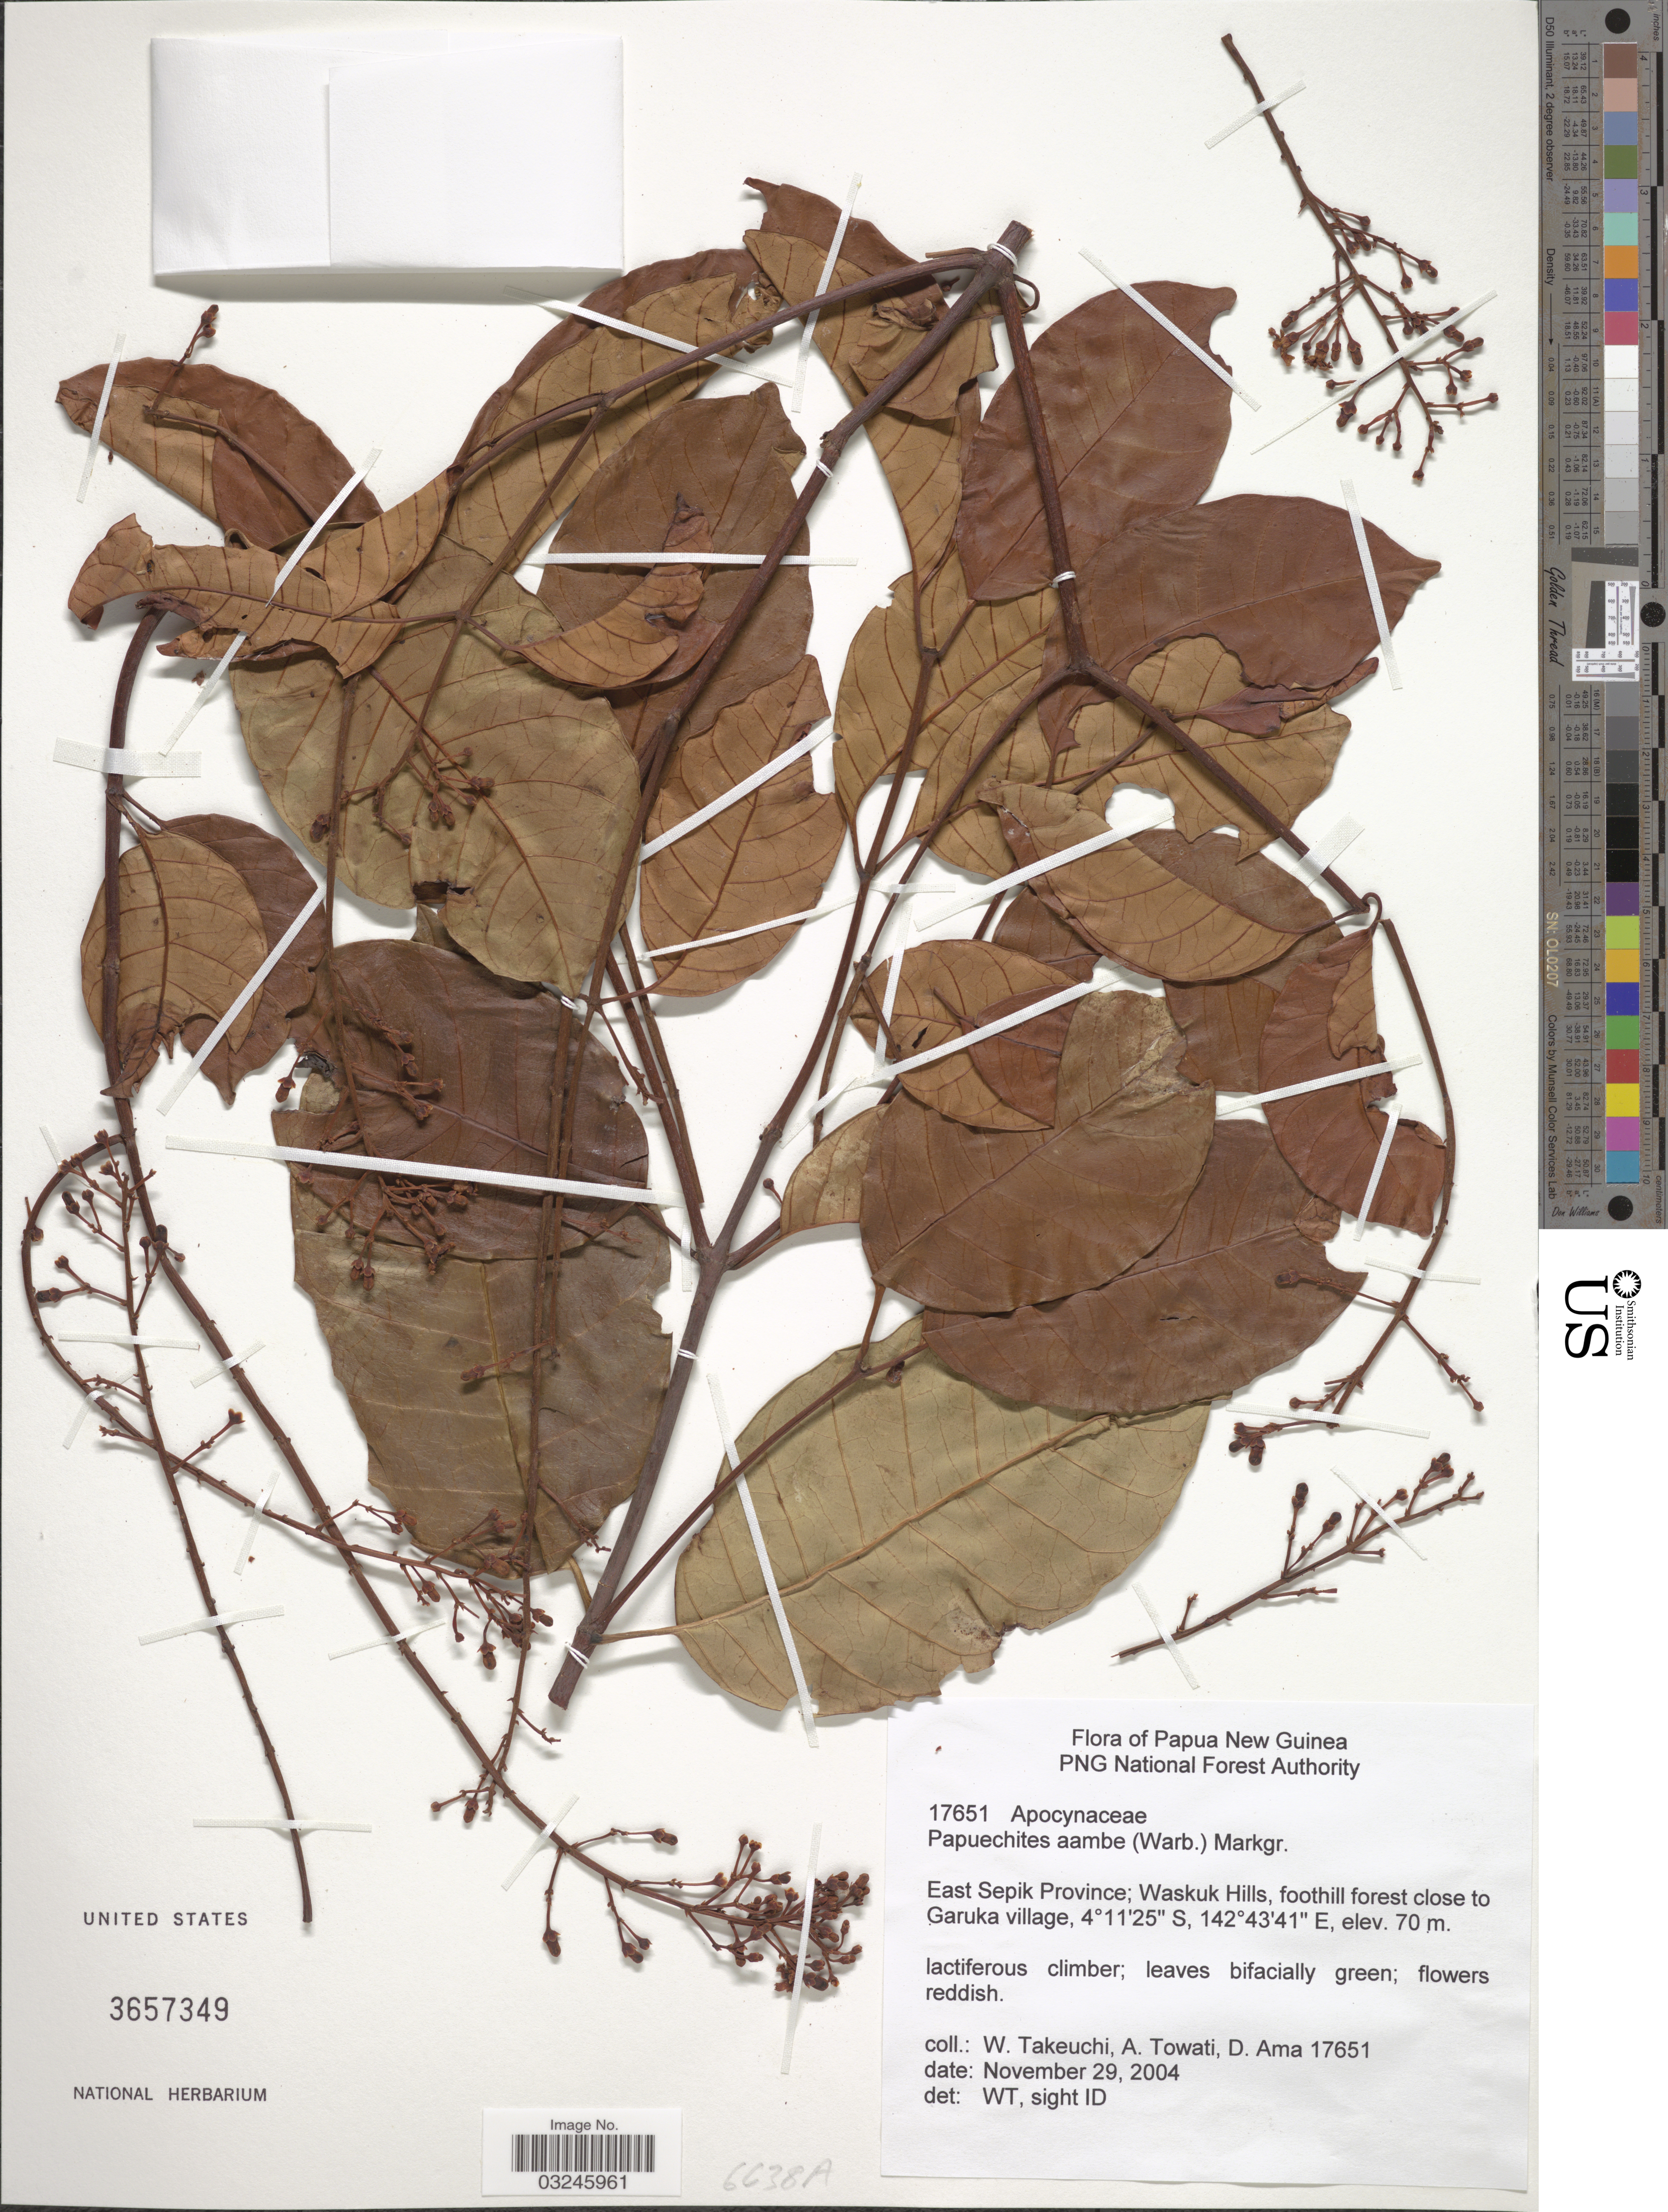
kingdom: Plantae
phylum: Tracheophyta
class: Magnoliopsida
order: Gentianales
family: Apocynaceae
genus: Papuechites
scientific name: Papuechites aambe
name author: (Warb.) Markgr.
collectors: W. Takeuchi, A. Towati & D. Ama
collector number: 17651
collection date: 2004-11-29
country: Papua New Guinea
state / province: East Sepik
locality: Waskuk Hills, foothills forest close to Garuka village.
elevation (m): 70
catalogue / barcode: US 3657349